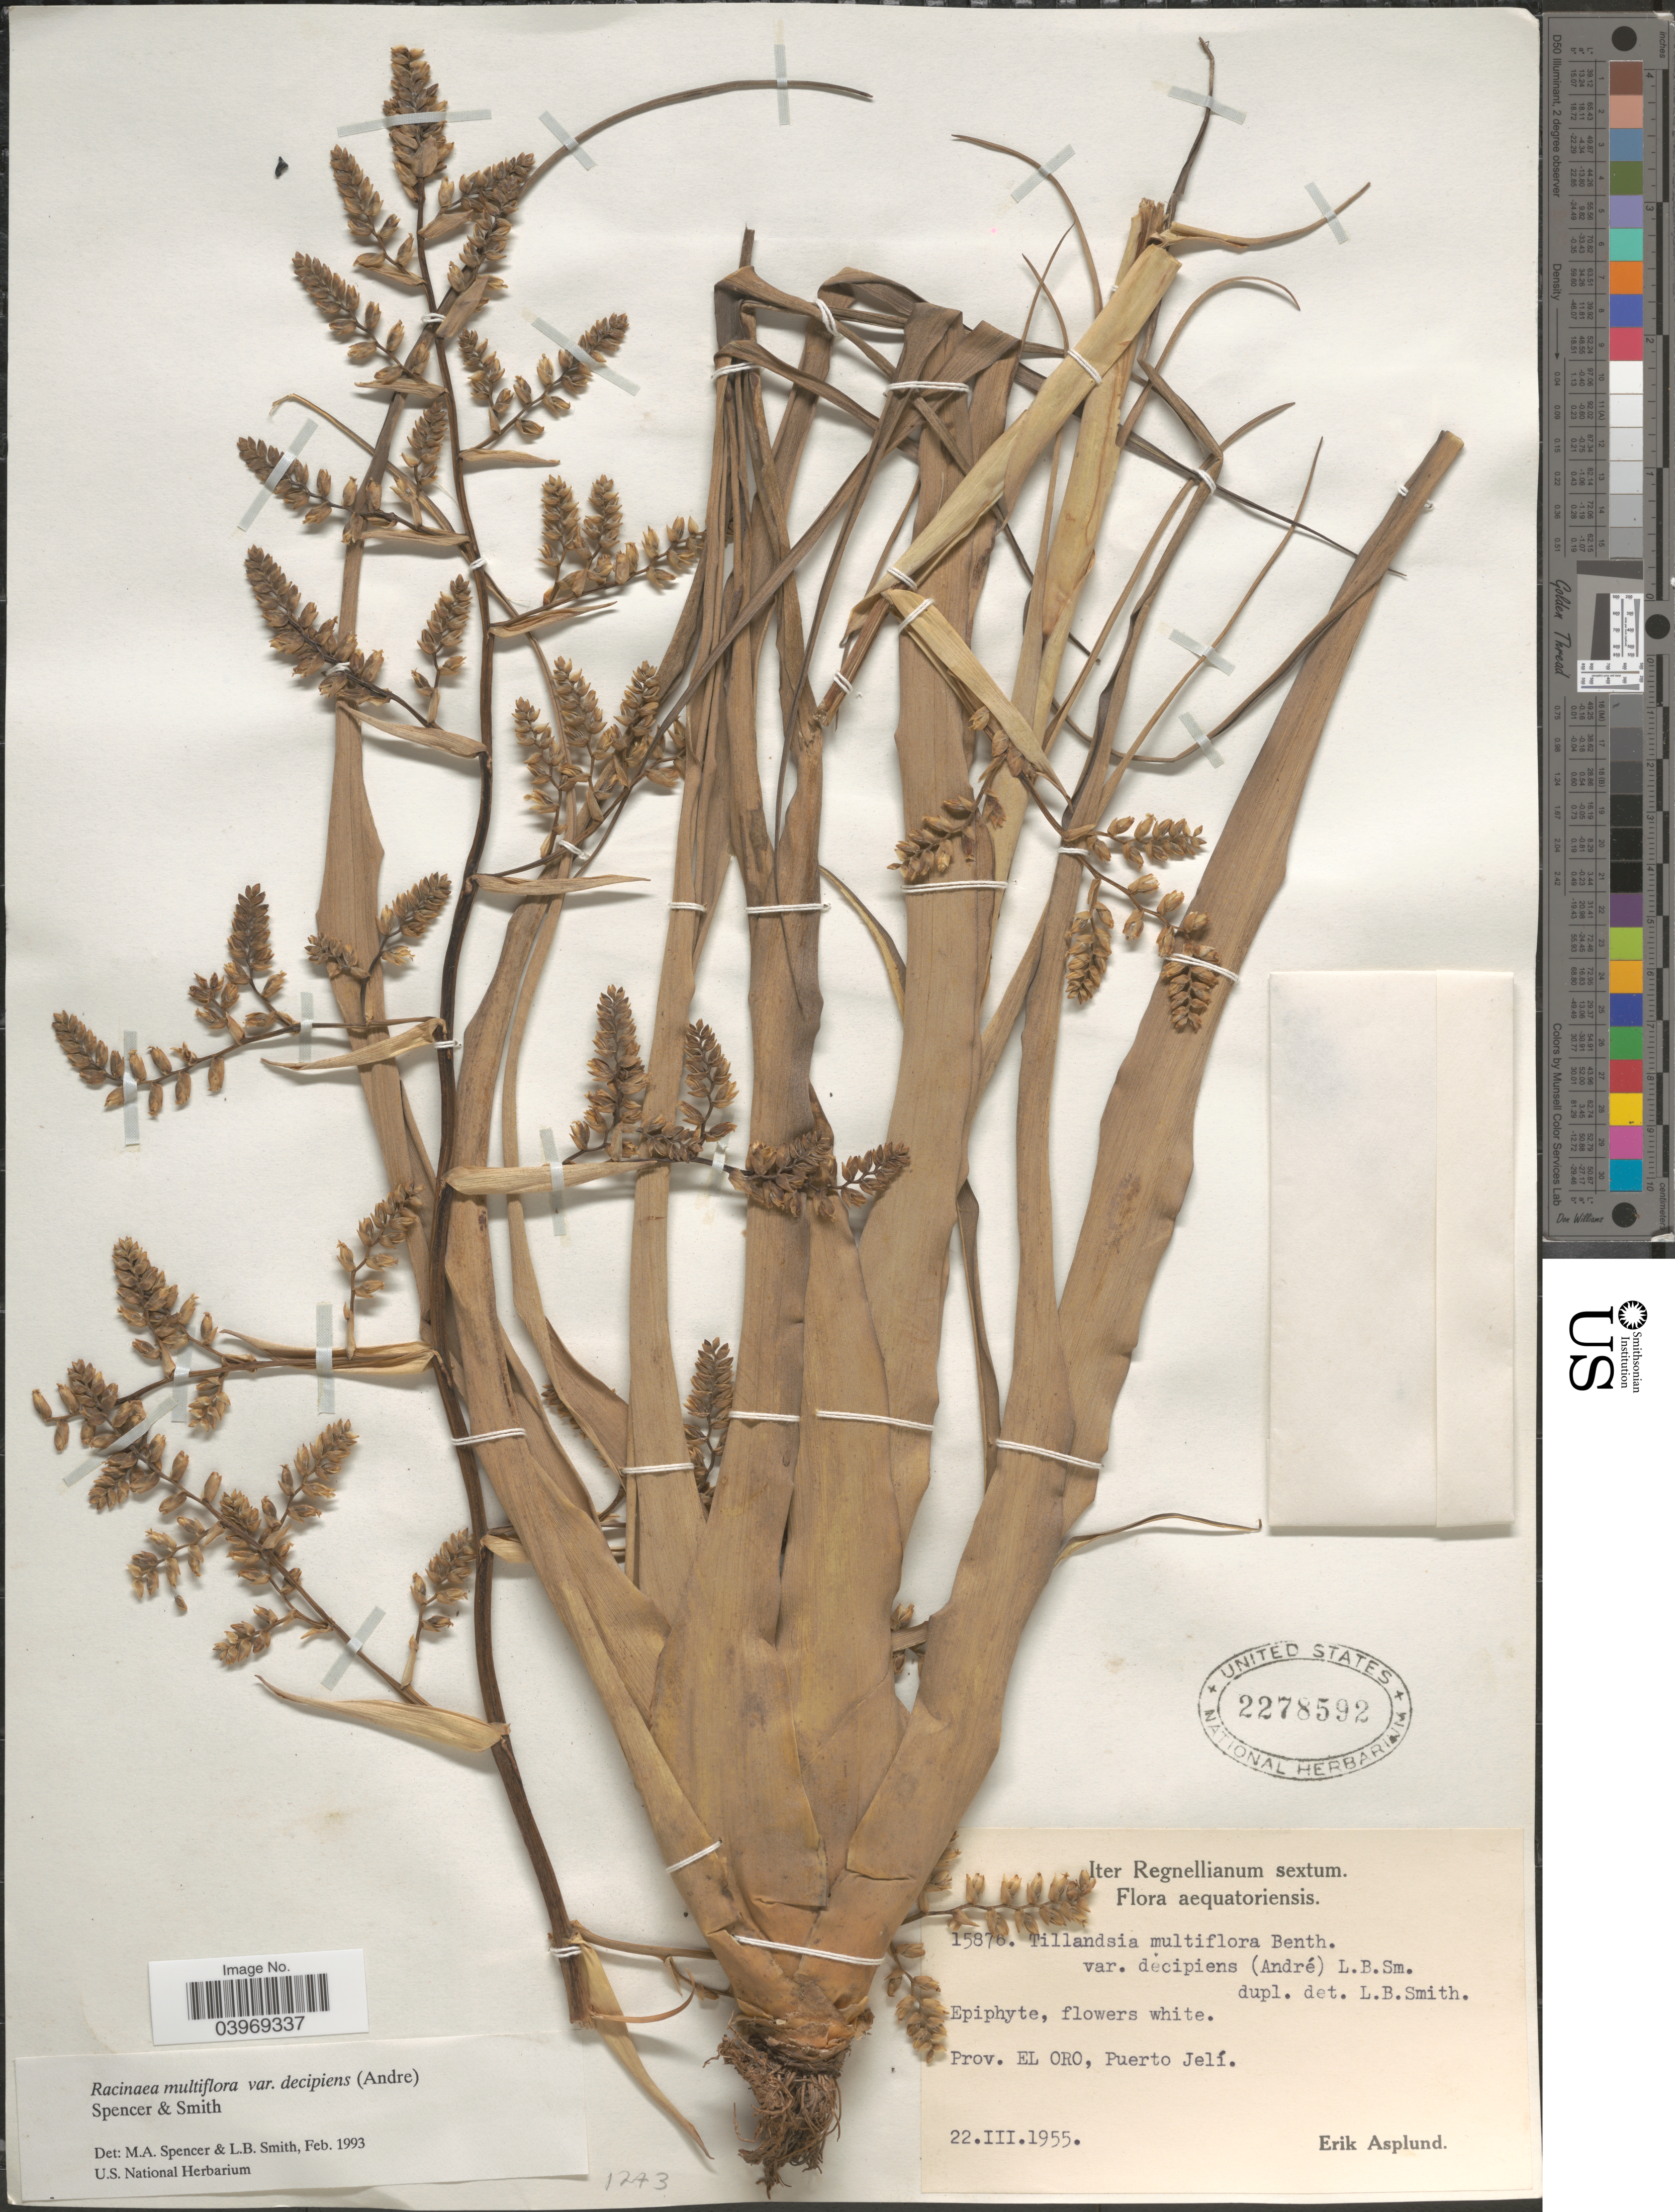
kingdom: Plantae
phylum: Tracheophyta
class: Liliopsida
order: Poales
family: Bromeliaceae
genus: Racinaea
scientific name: Racinaea multiflora var. decipiens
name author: (André) M.A. Spencer & L.B. Sm.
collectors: E. Asplund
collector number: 15876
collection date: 1955-03-22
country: Ecuador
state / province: El Oro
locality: Puerto Jelí.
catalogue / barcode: US 2278592